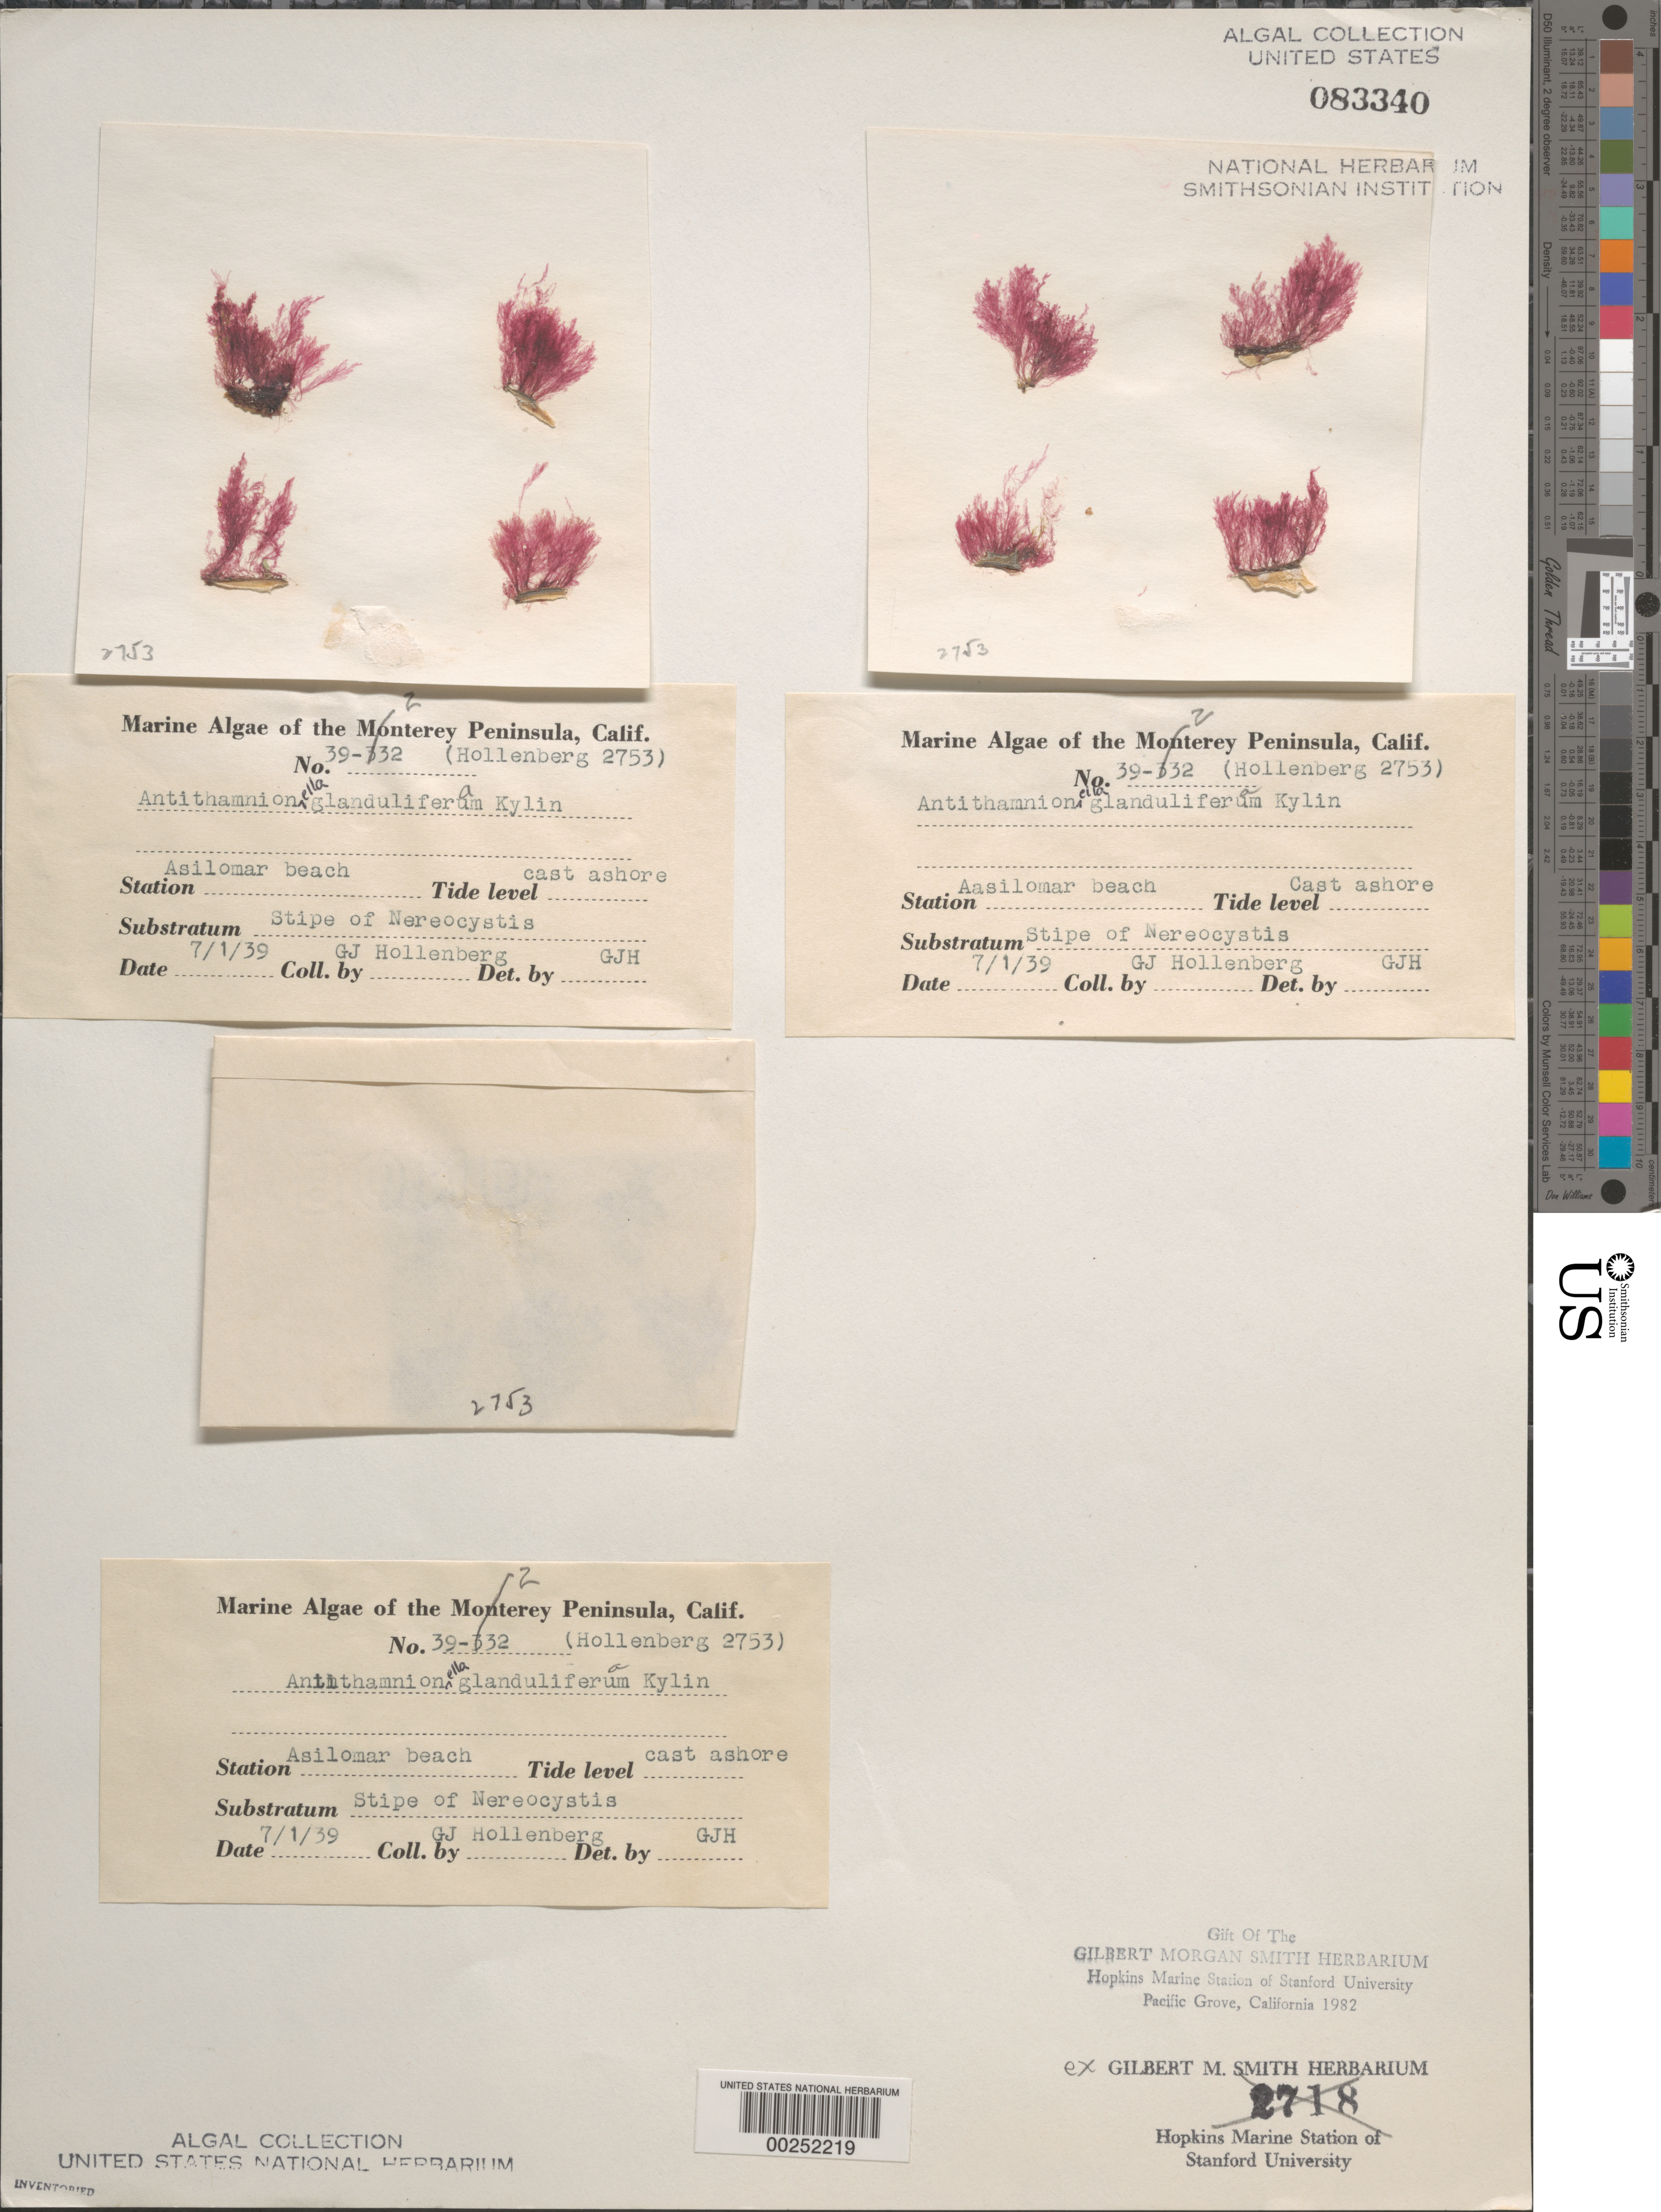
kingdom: Plantae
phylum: Rhodophyta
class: Florideophyceae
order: Ceramiales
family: Ceramiaceae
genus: Antithamnionella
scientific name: Antithamnionella spirographidis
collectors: G. Hollenberg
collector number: GJH 2753 & GJH 39-232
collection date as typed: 01 Jul 1939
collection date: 1939-07-01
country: United States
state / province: California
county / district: Monterey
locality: Asilomar Beach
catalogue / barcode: US 83340